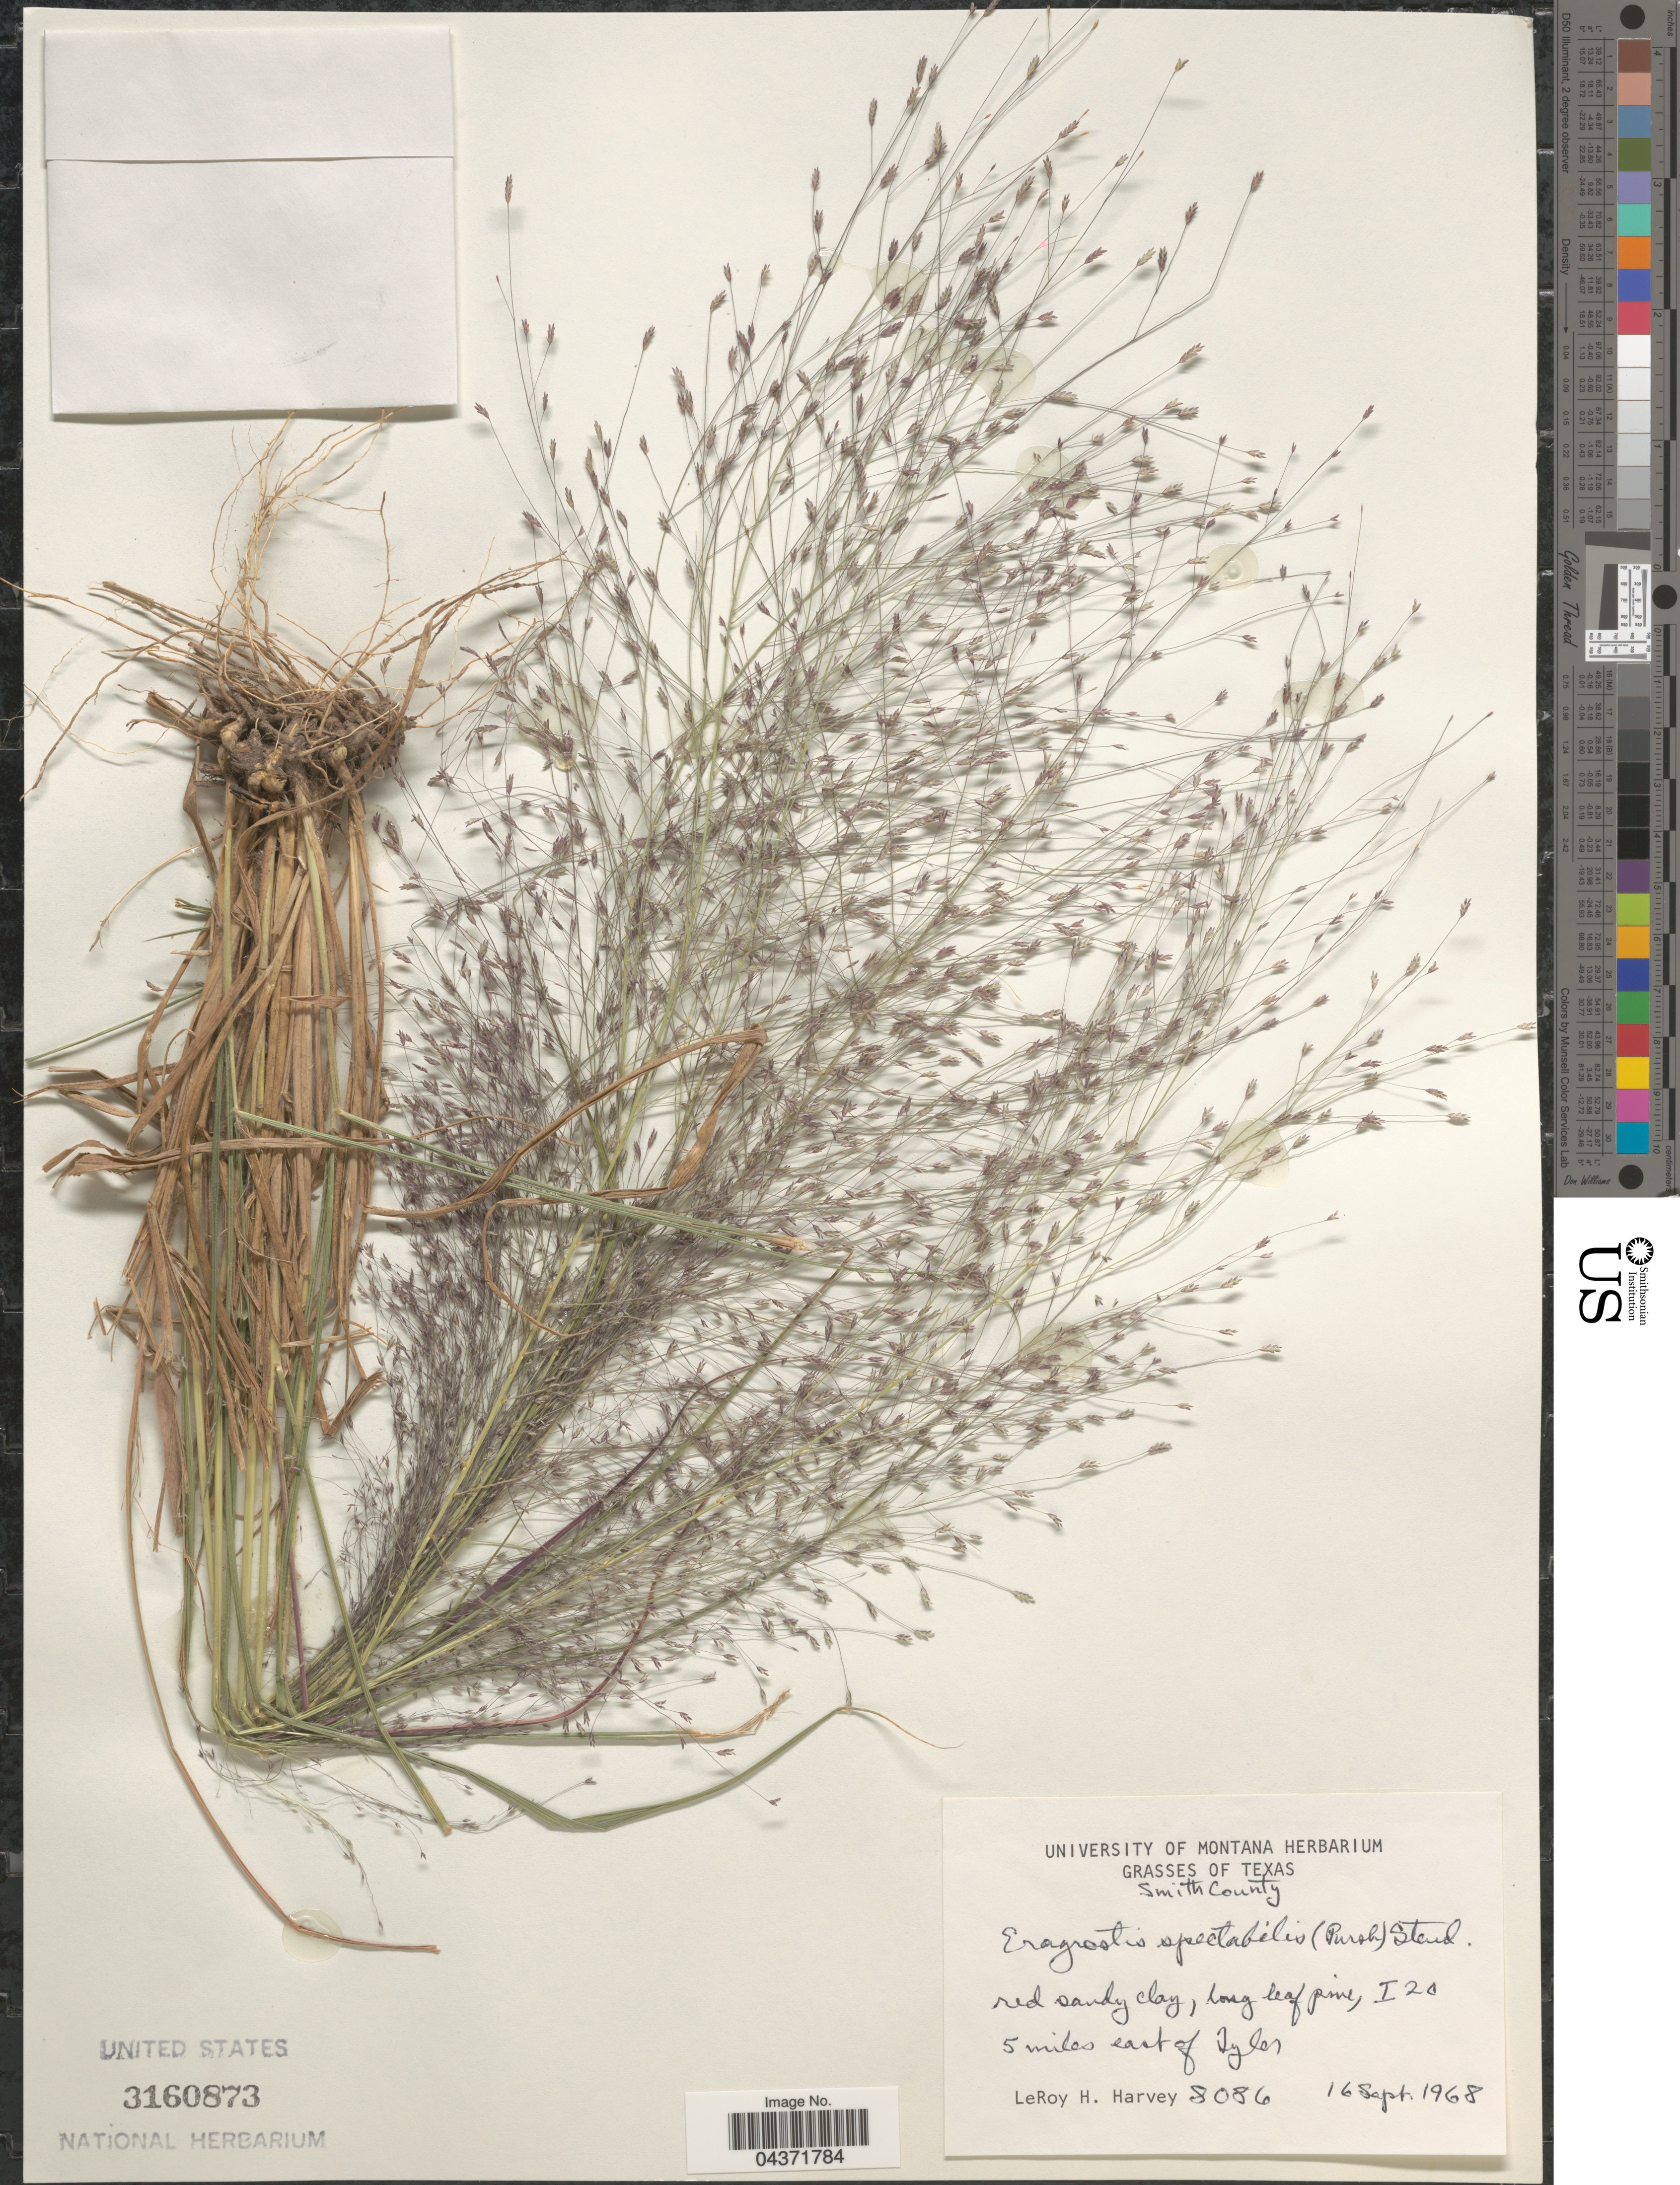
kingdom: Plantae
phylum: Tracheophyta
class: Liliopsida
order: Poales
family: Poaceae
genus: Eragrostis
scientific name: Eragrostis spectabilis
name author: (Pursh) Steud.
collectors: L. H. Harvey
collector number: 8086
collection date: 1968-09-16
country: United States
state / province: Texas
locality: Smith County. I 20. 5 miles east of Tyler.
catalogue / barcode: US 3160873